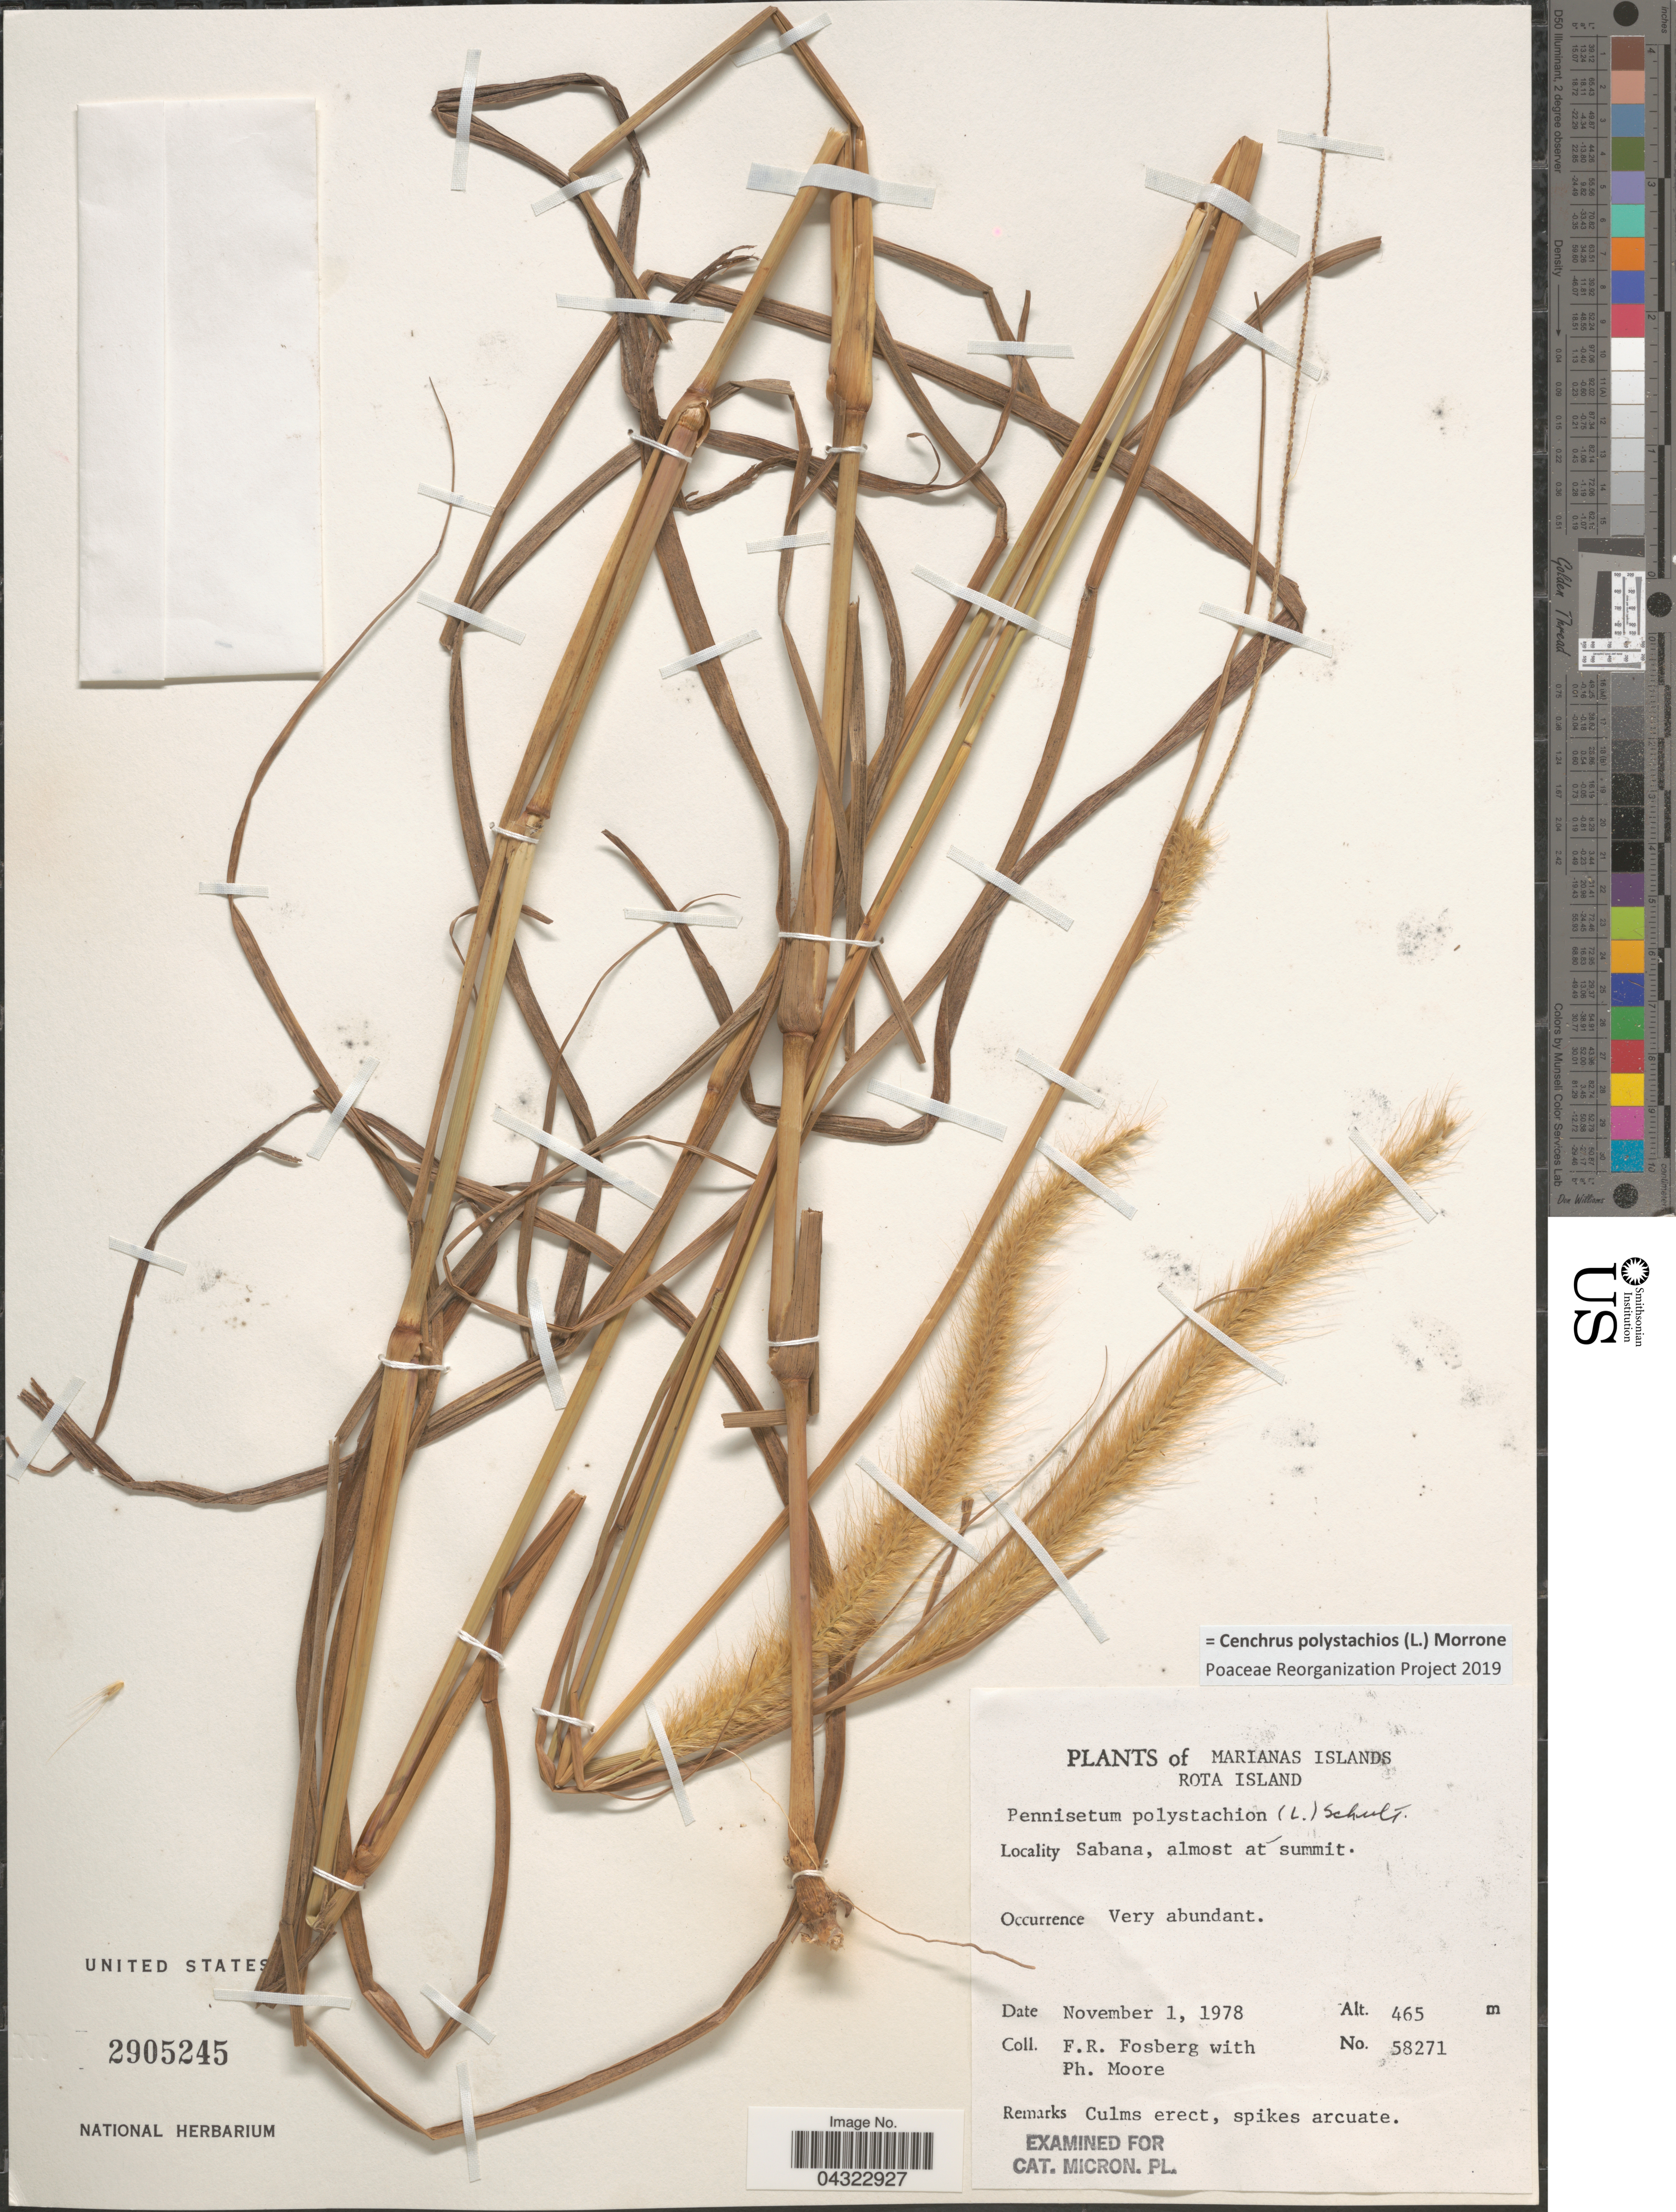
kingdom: Plantae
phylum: Tracheophyta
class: Liliopsida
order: Poales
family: Poaceae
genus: Cenchrus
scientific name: Cenchrus polystachios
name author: (L.) Morrone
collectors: F. R. Fosberg & P. Moore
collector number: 58271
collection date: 1978-11-01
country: Northern Mariana Islands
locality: Mariannas Island. Rota Island. Sabana, almost at summit.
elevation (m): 465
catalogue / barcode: US 2905245